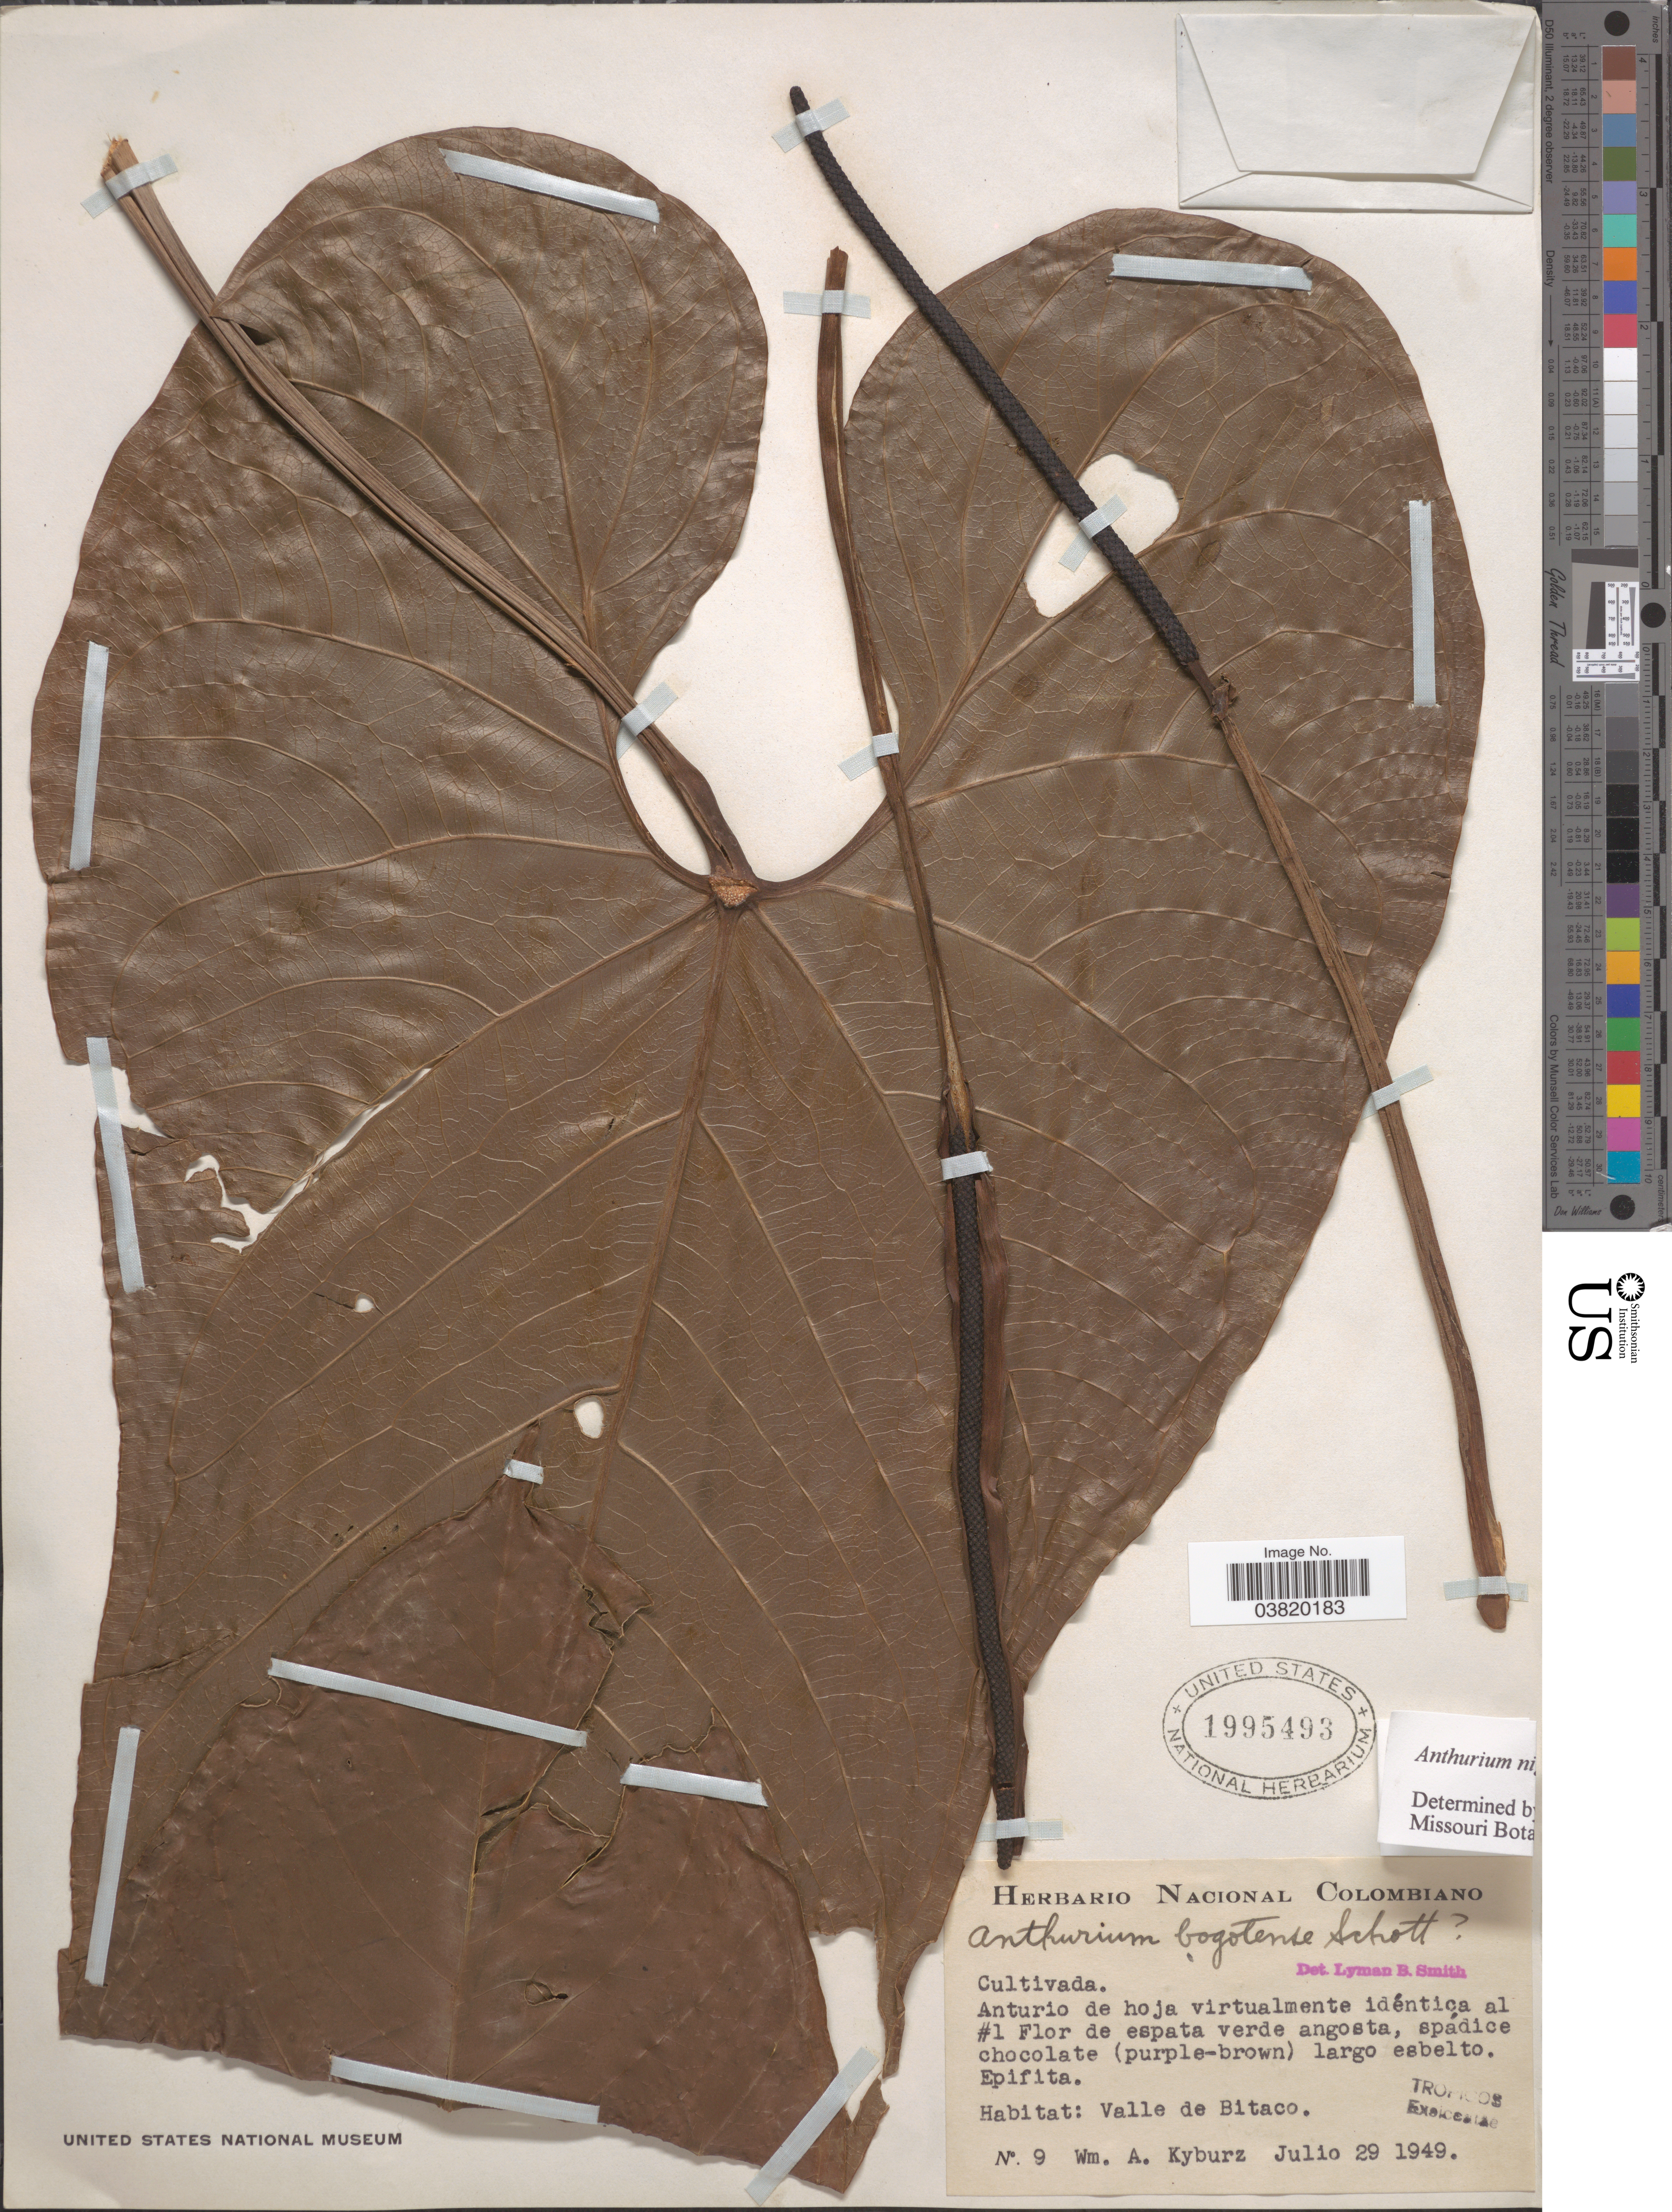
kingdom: Plantae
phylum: Tracheophyta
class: Liliopsida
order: Alismatales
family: Araceae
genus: Anthurium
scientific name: Anthurium nigrescens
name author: Engl.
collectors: W. Kyburz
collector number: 9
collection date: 1949-07-29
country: Colombia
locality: Valle de Bitaco.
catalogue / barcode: US 1995493